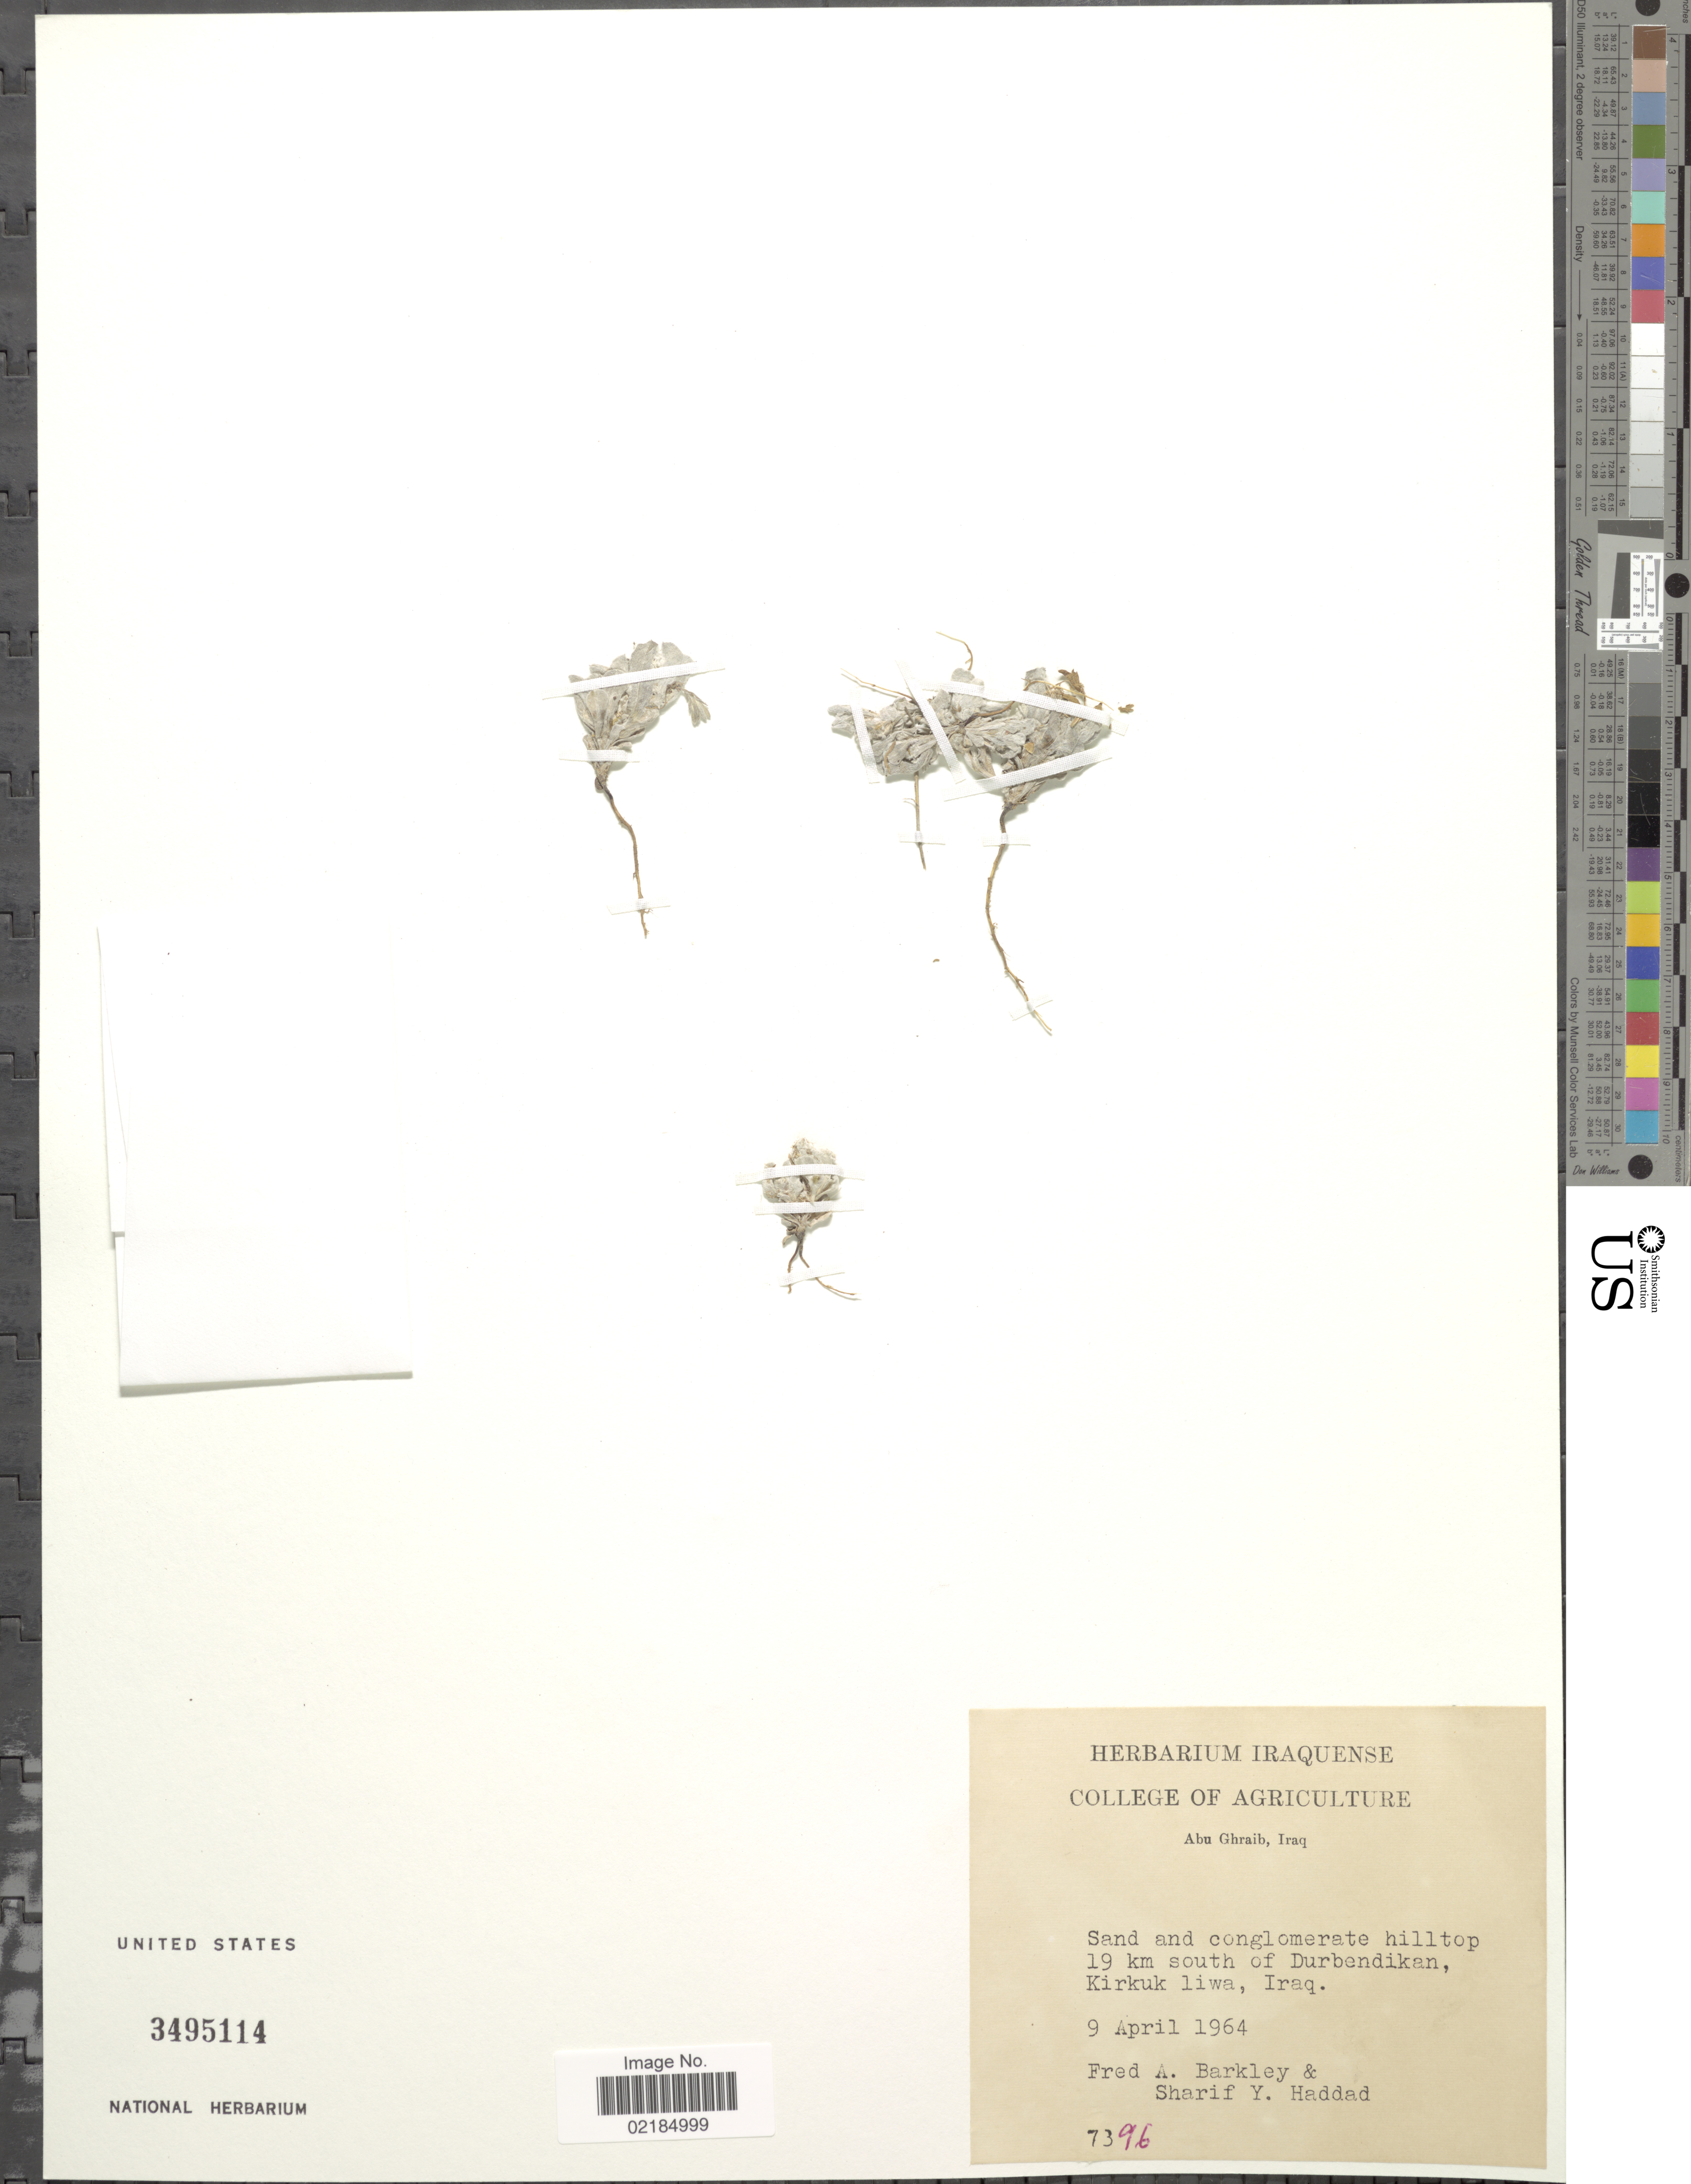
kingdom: Plantae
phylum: Tracheophyta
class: Magnoliopsida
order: Asterales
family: Asteraceae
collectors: F. A. Barkley & S. Haddad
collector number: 7396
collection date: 1964-04-09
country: Iraq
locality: Abu Ghraib, Iraq. Sand and conglimerate hilltop 19 km south of Durbendikan, Kirkuk liwa, Iraq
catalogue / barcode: US 3495114